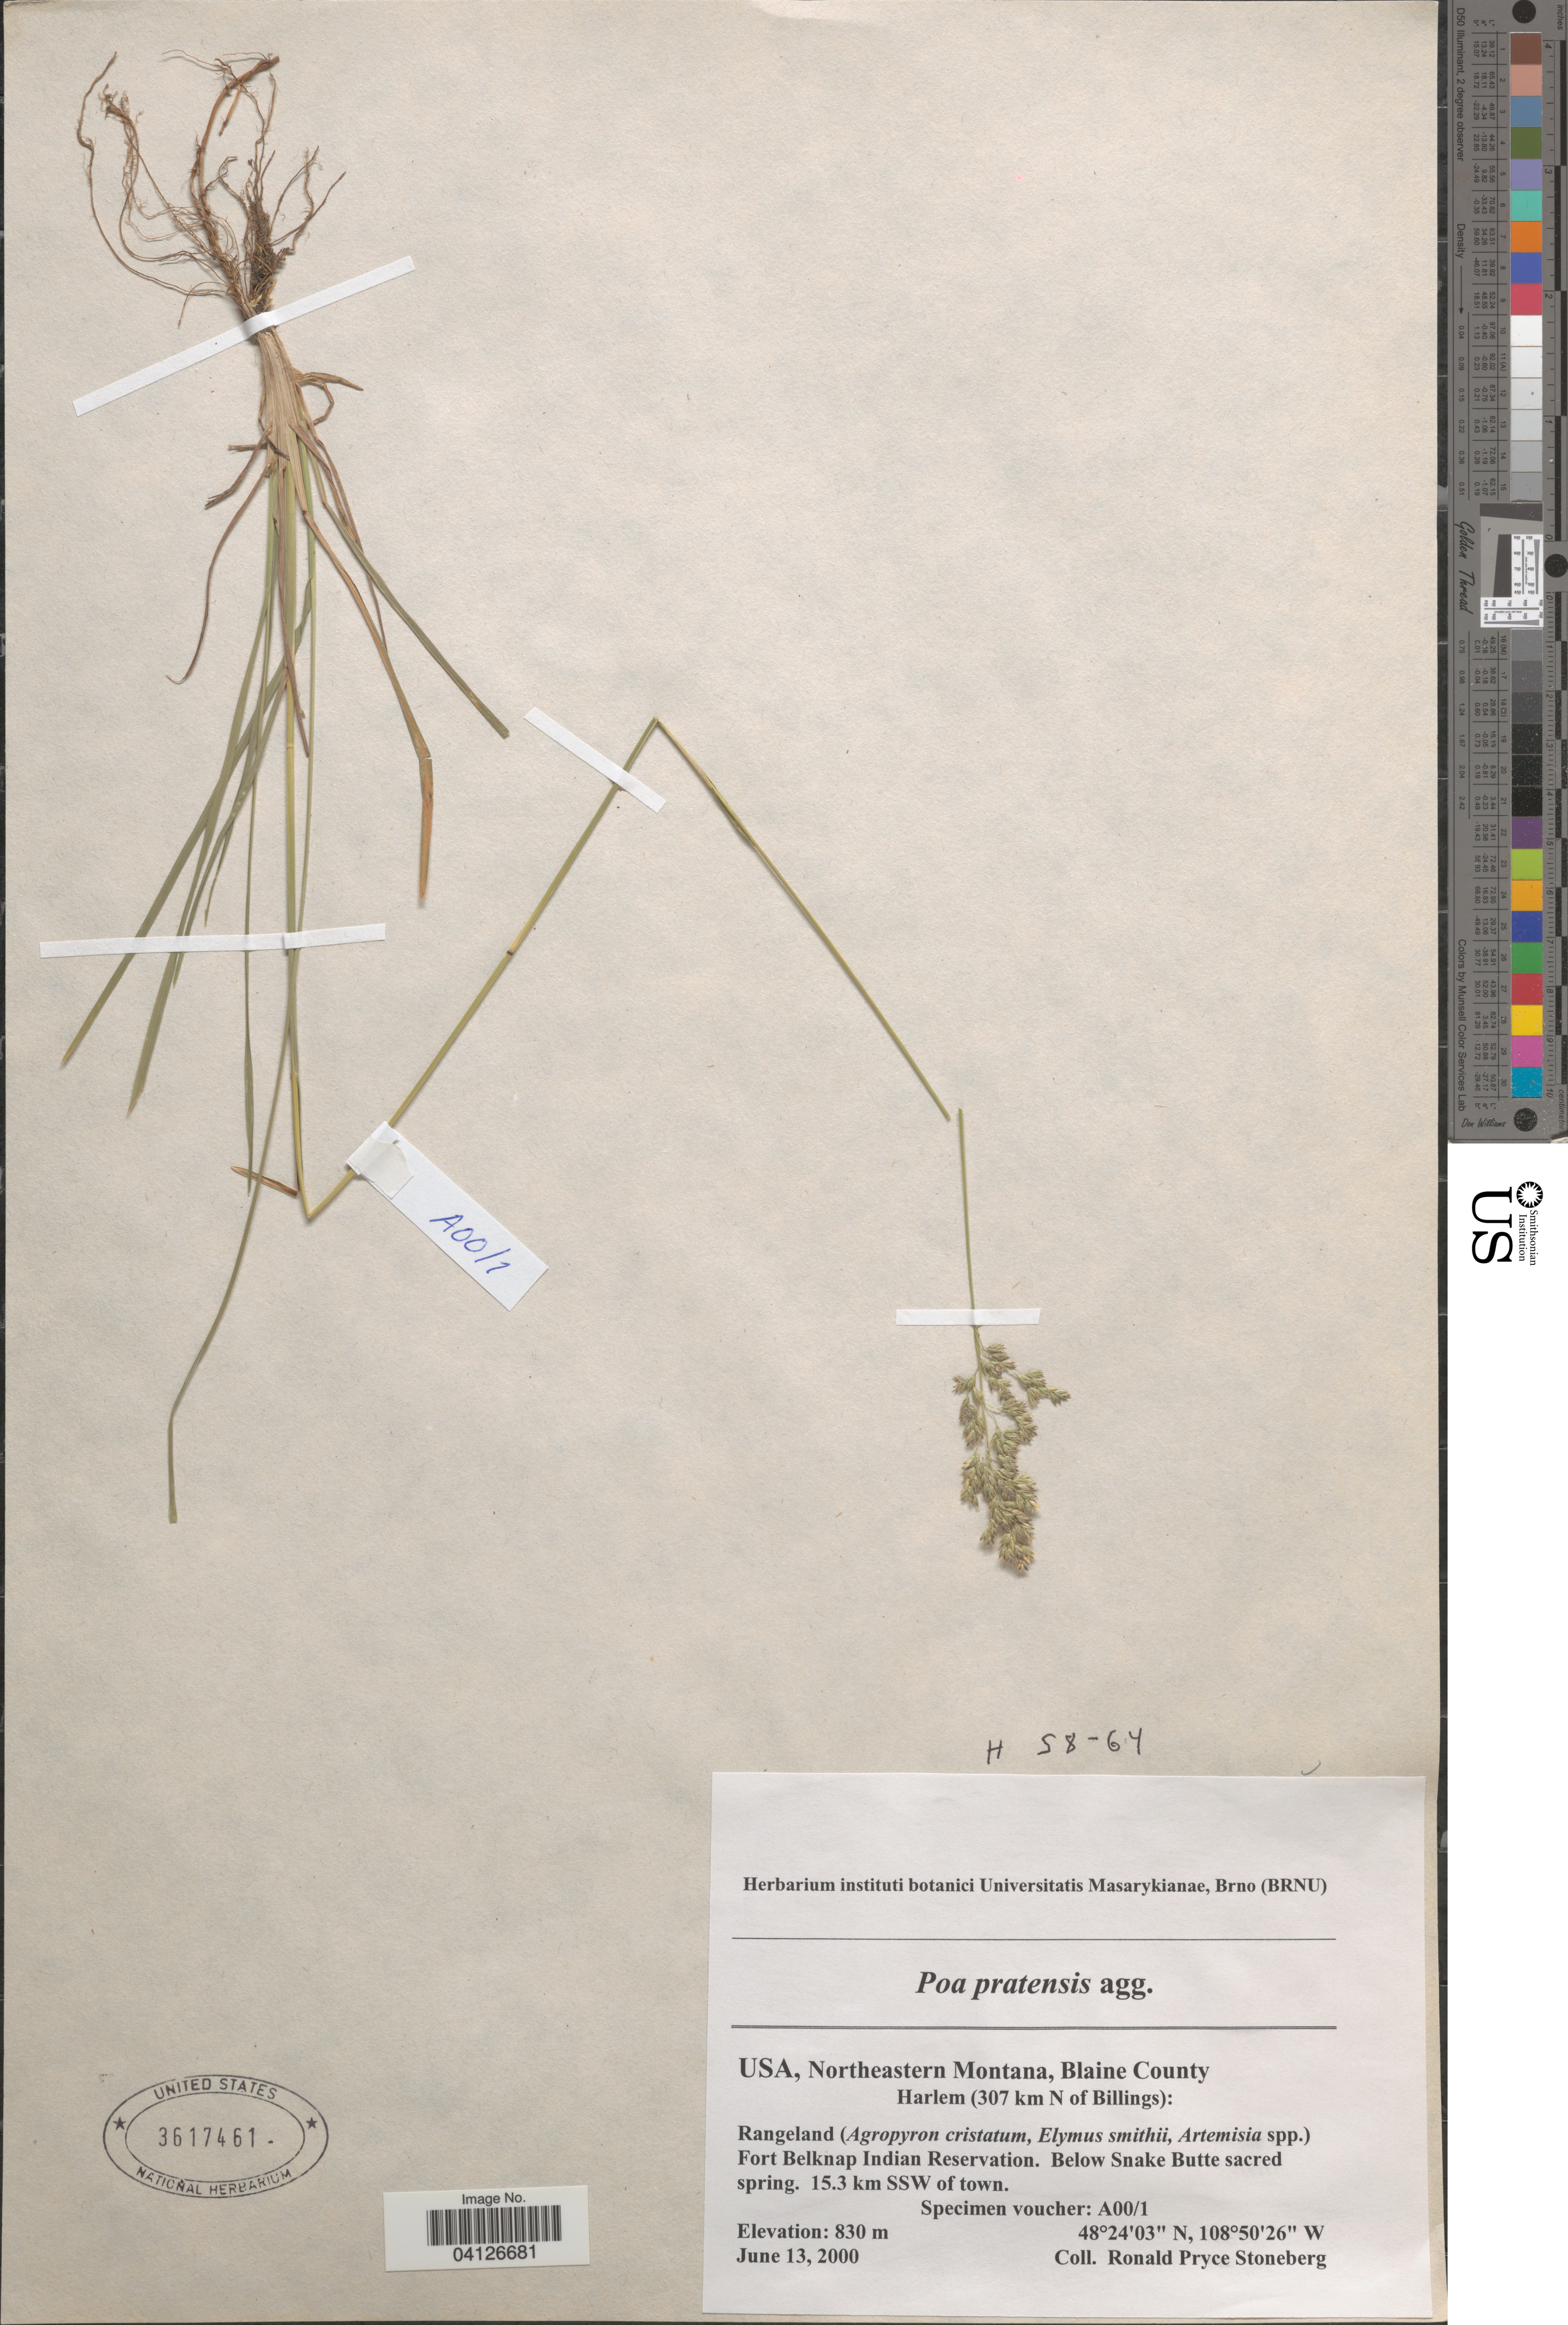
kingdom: Plantae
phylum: Tracheophyta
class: Liliopsida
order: Poales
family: Poaceae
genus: Poa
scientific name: Poa pratensis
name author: L.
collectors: R. Stoneberg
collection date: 2000-06-13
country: United States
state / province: Montana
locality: Northeastern Montana, Blaine County. Harlem (307 km N of Billings). Fort Belknap Indian Reservation. Below Snake Butte sacred spring. 15.3 km SSW of town.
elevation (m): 830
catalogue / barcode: US 3617461